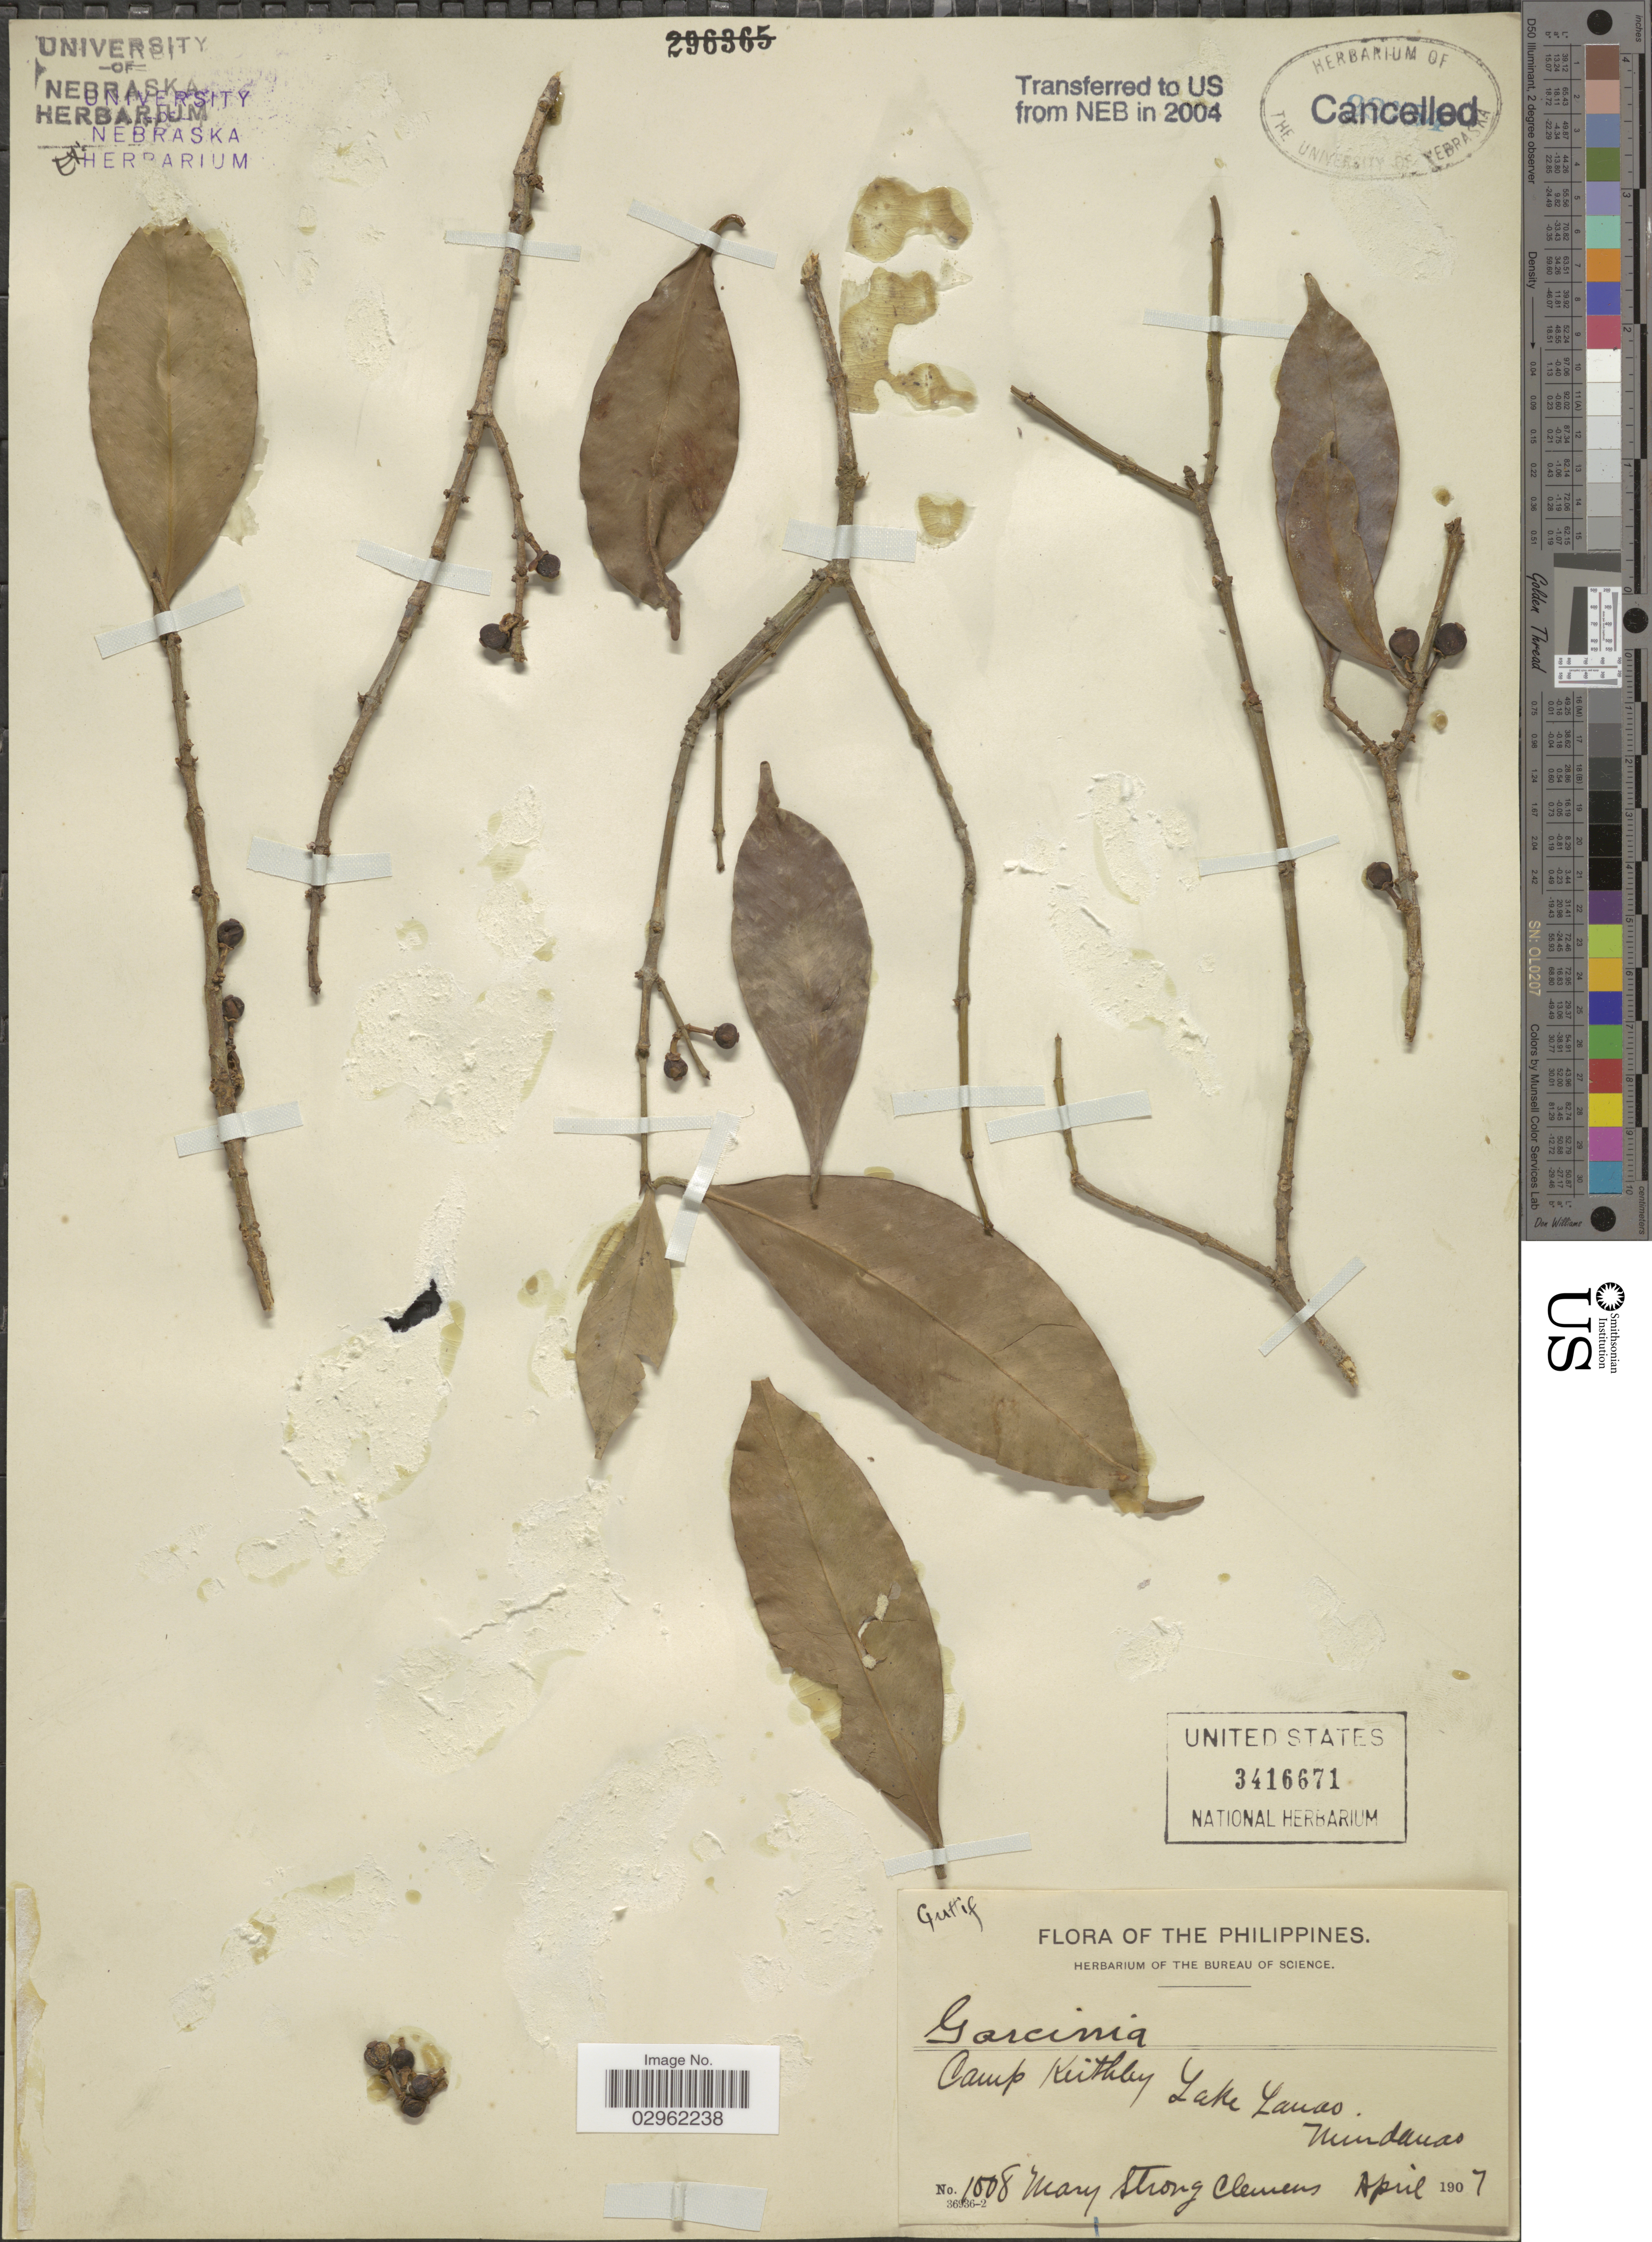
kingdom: Plantae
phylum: Tracheophyta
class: Magnoliopsida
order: Malpighiales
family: Clusiaceae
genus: Garcinia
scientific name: Garcinia sp.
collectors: M. S. Clemens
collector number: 1008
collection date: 1907-04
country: Philippines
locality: Camp Keithley, Lake Lanao, Mindanao.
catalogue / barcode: US 3416671